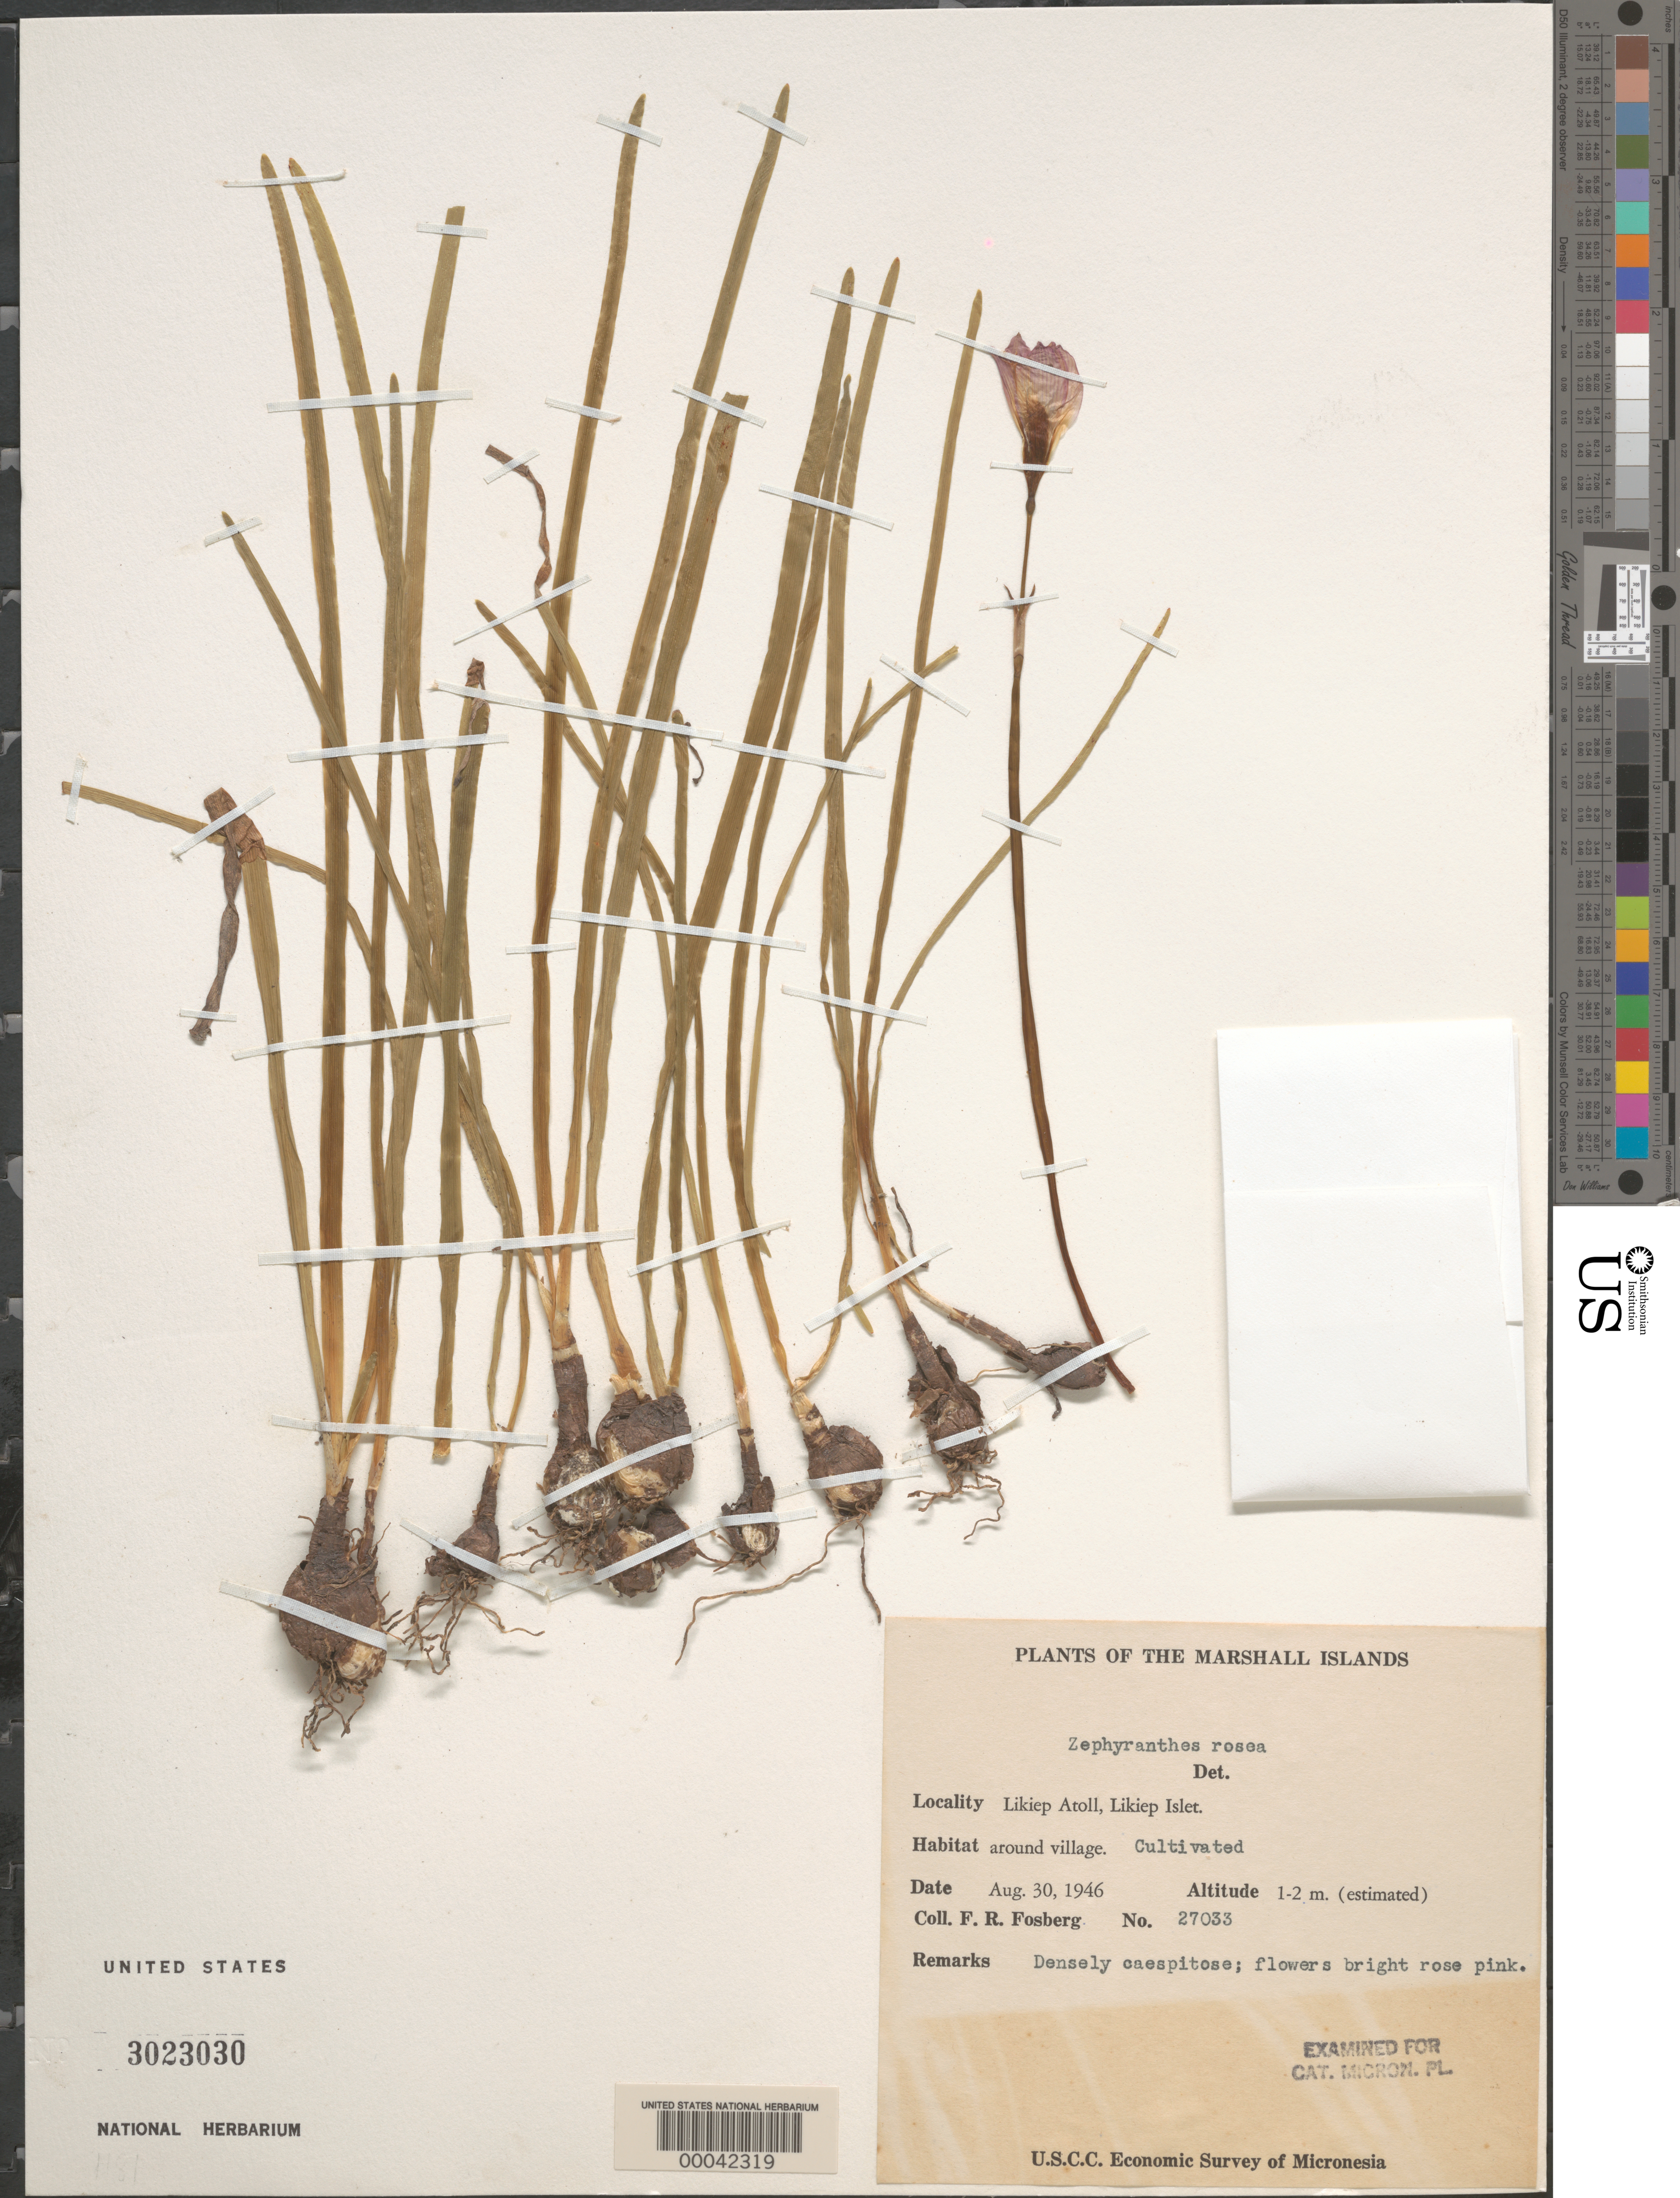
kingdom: Plantae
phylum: Tracheophyta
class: Liliopsida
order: Asparagales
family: Amaryllidaceae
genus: Zephyranthes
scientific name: Zephyranthes rosea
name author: Lindl.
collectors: F. R. Fosberg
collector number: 27033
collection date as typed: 30 Aug 1946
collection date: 1946-08-30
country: Marshall Islands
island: Likiep Island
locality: Likiep Islet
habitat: Around village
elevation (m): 1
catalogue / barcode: US 3023030